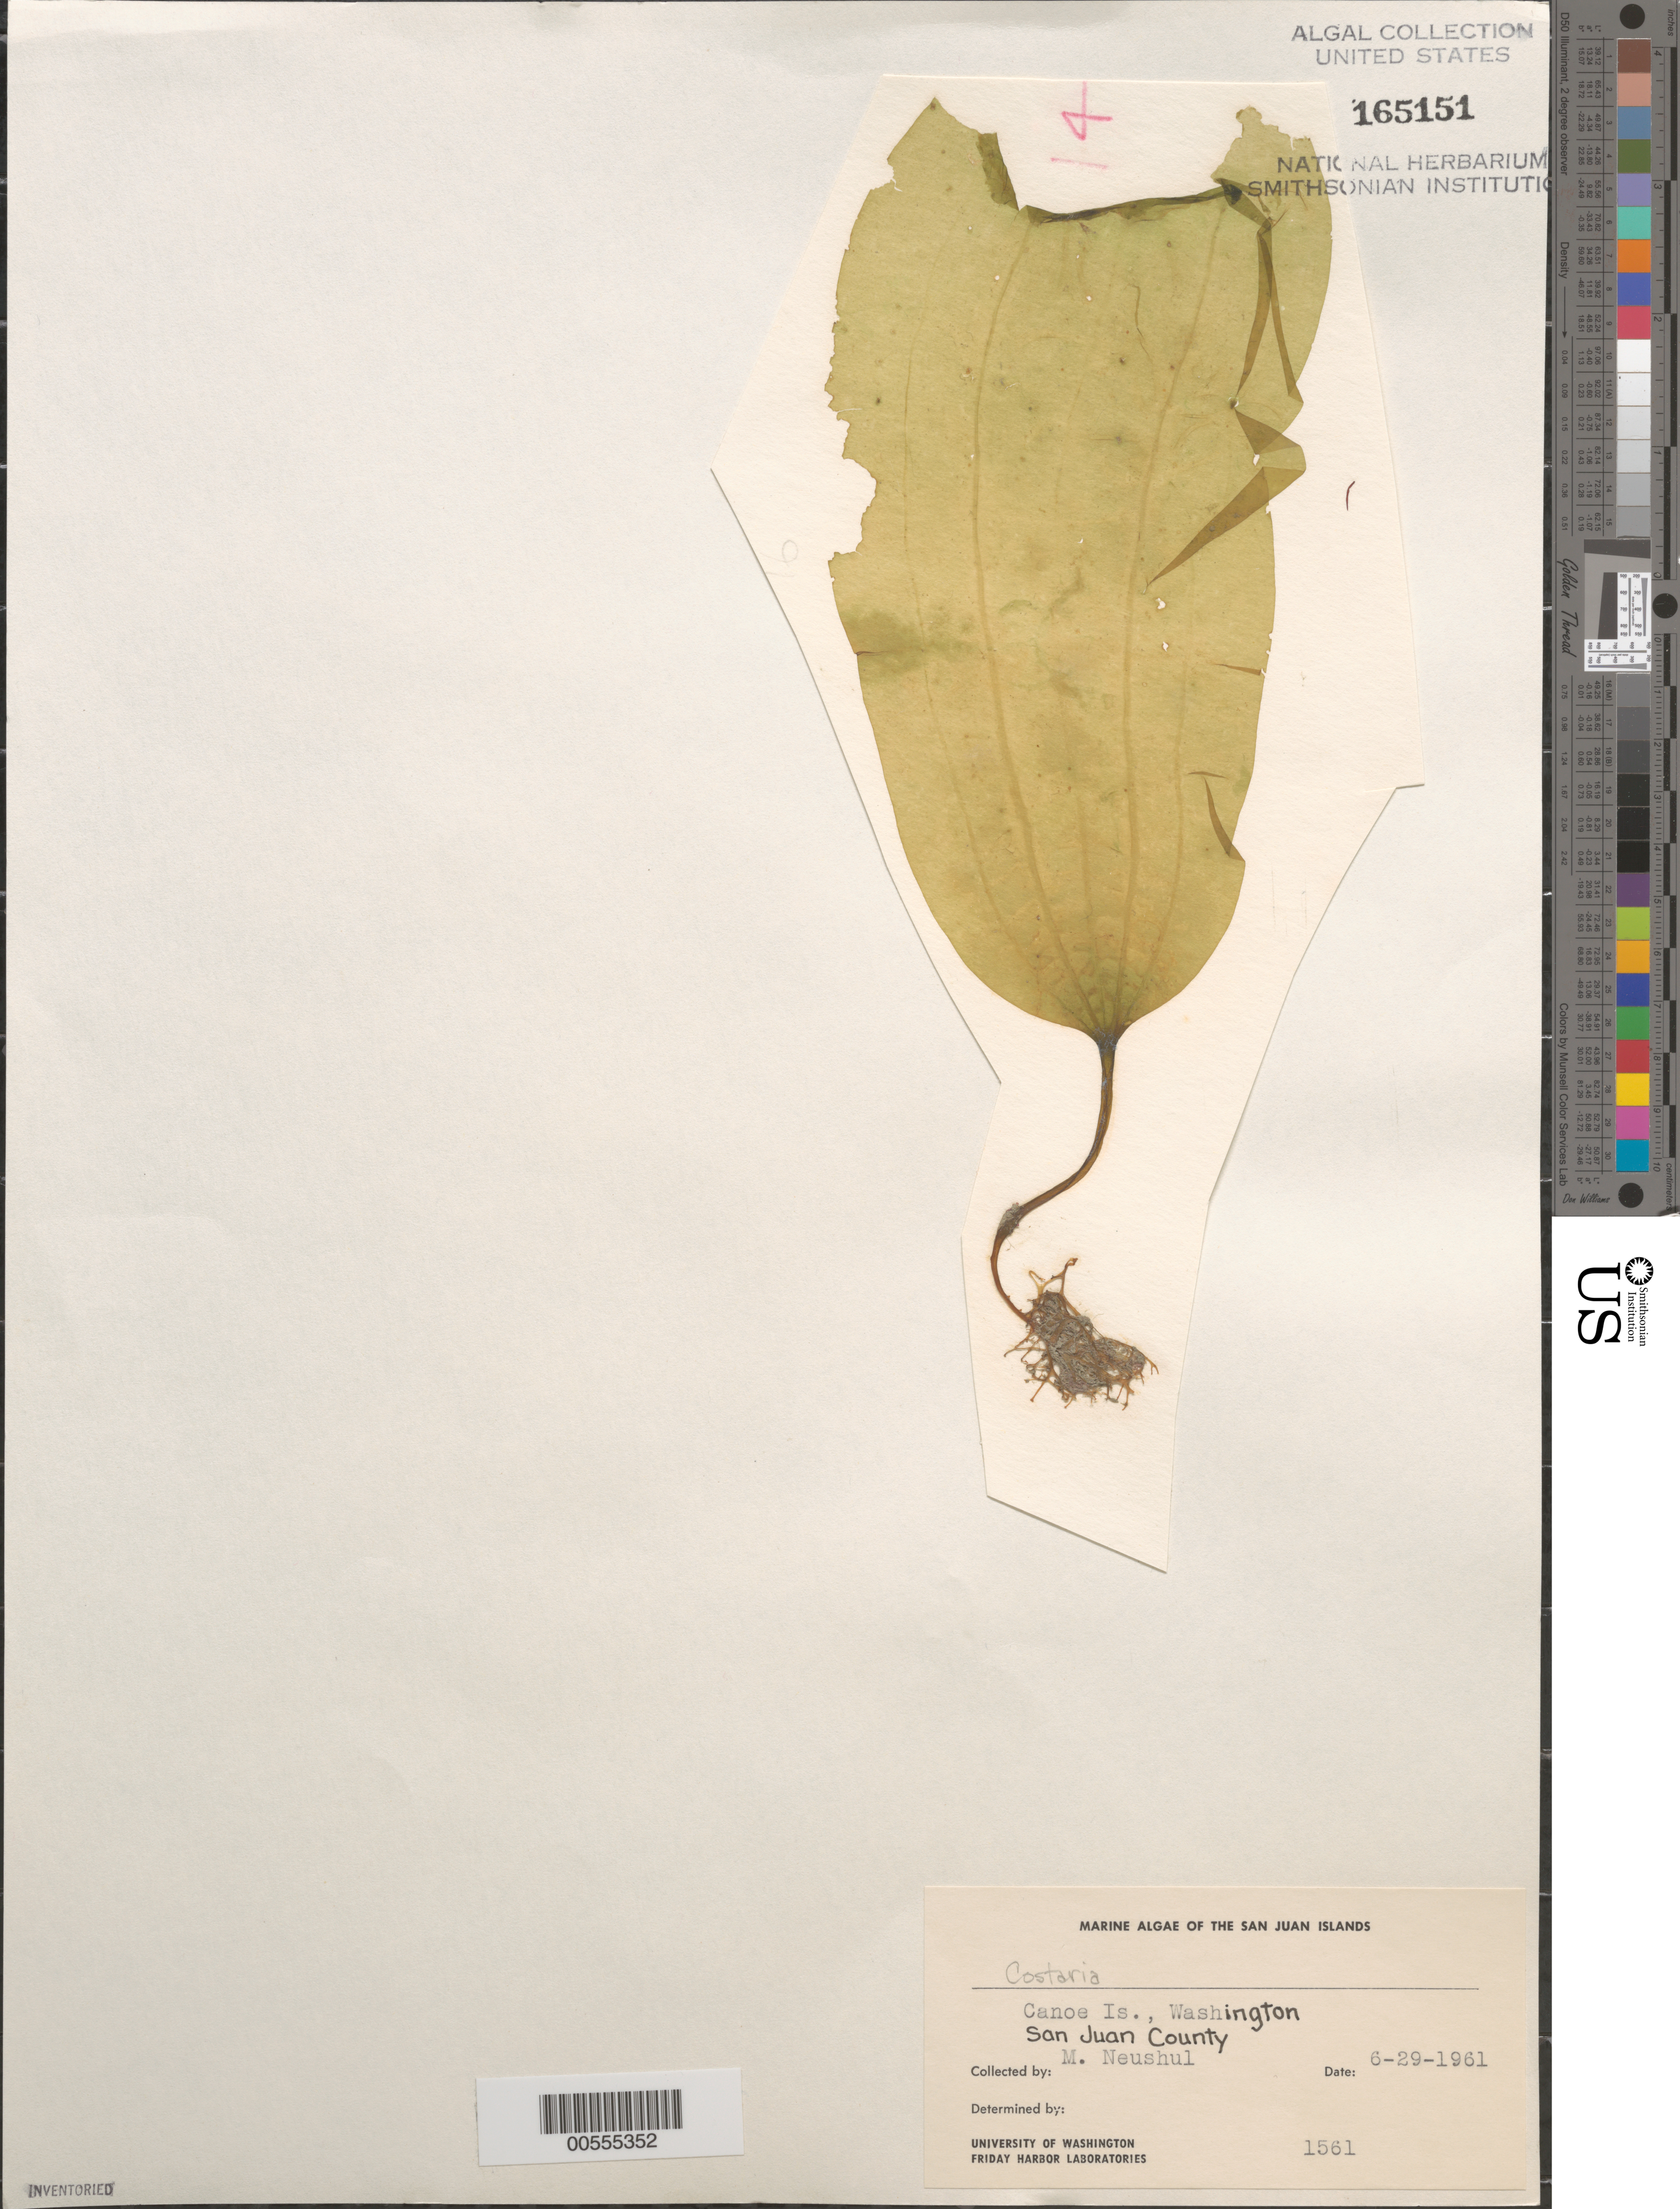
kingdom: Chromista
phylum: Ochrophyta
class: Phaeophyceae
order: Laminariales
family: Costariaceae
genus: Costaria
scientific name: Costaria sp.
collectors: M. Neushul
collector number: Neushul 1561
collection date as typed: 29 Jun 1961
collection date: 1961-06-29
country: United States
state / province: Washington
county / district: San Juan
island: Canoe Island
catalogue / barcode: US 165151